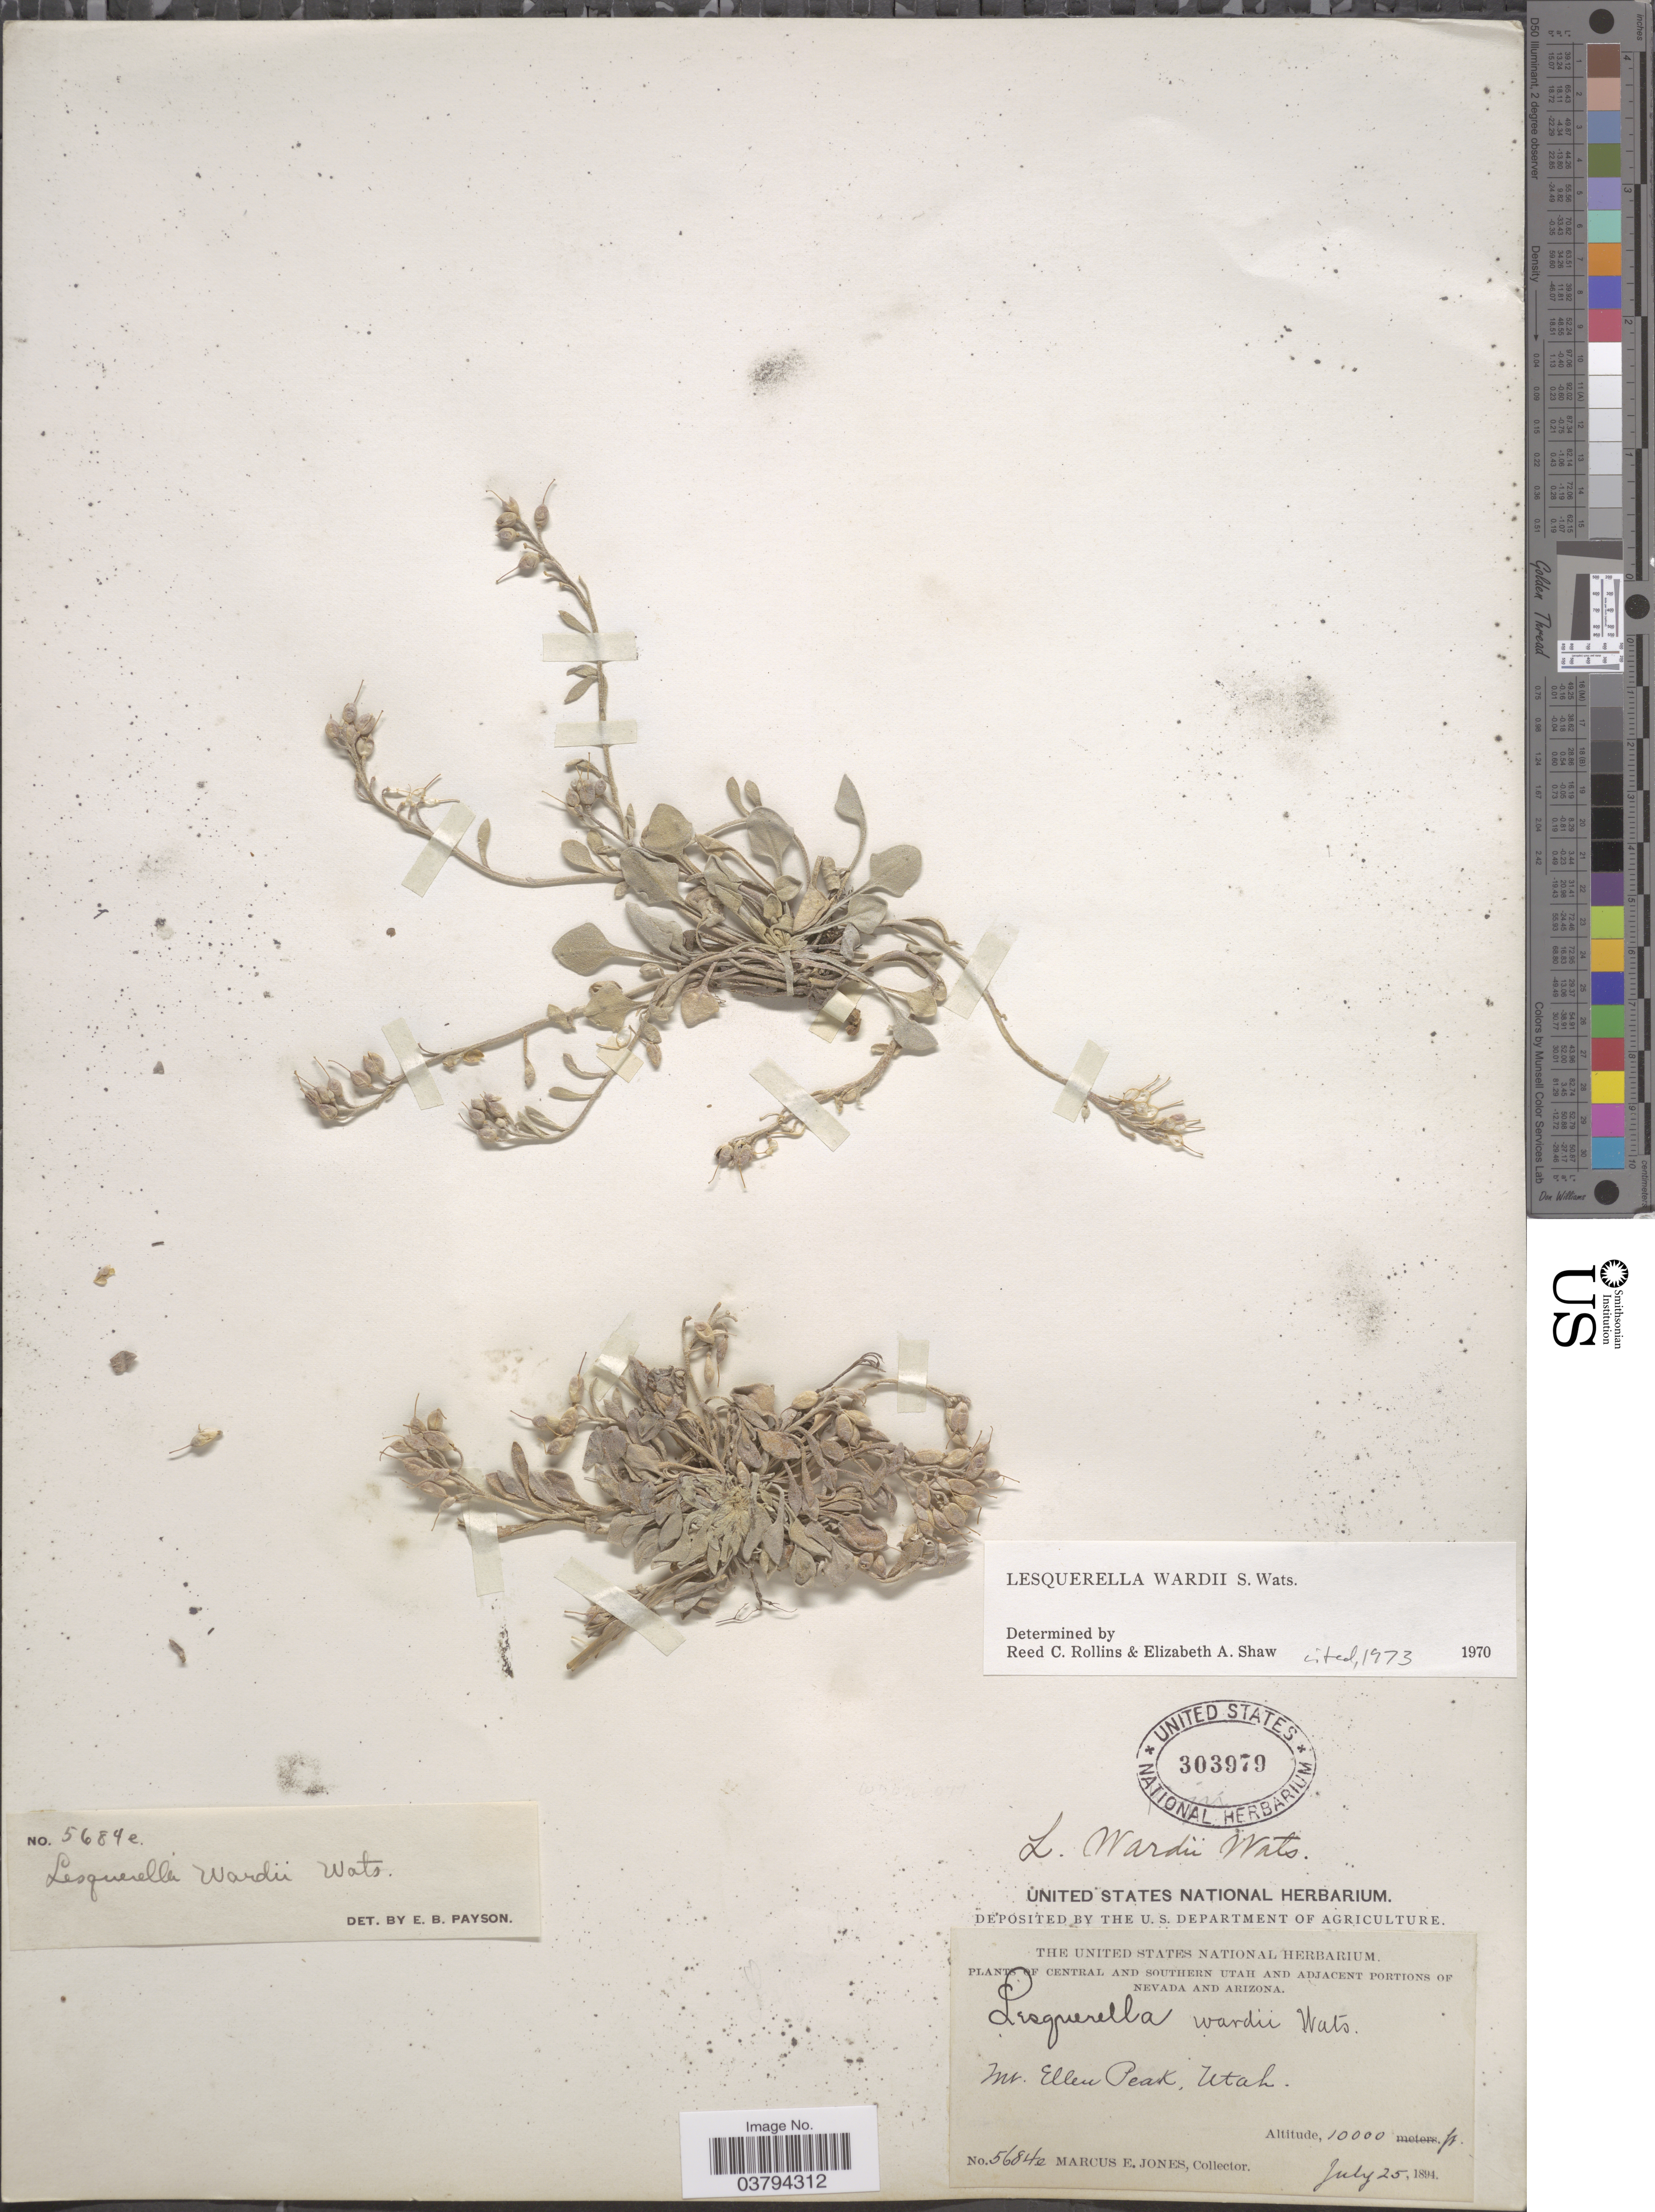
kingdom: Plantae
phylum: Tracheophyta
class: Magnoliopsida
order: Brassicales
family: Brassicaceae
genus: Lesquerella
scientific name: Lesquerella wardii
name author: S. Watson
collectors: M. E. Jones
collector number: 5684e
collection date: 1894-07-25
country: United States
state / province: Utah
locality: Central and Southern Utah. Mt. Ellen Peak.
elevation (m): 3048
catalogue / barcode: US 303979